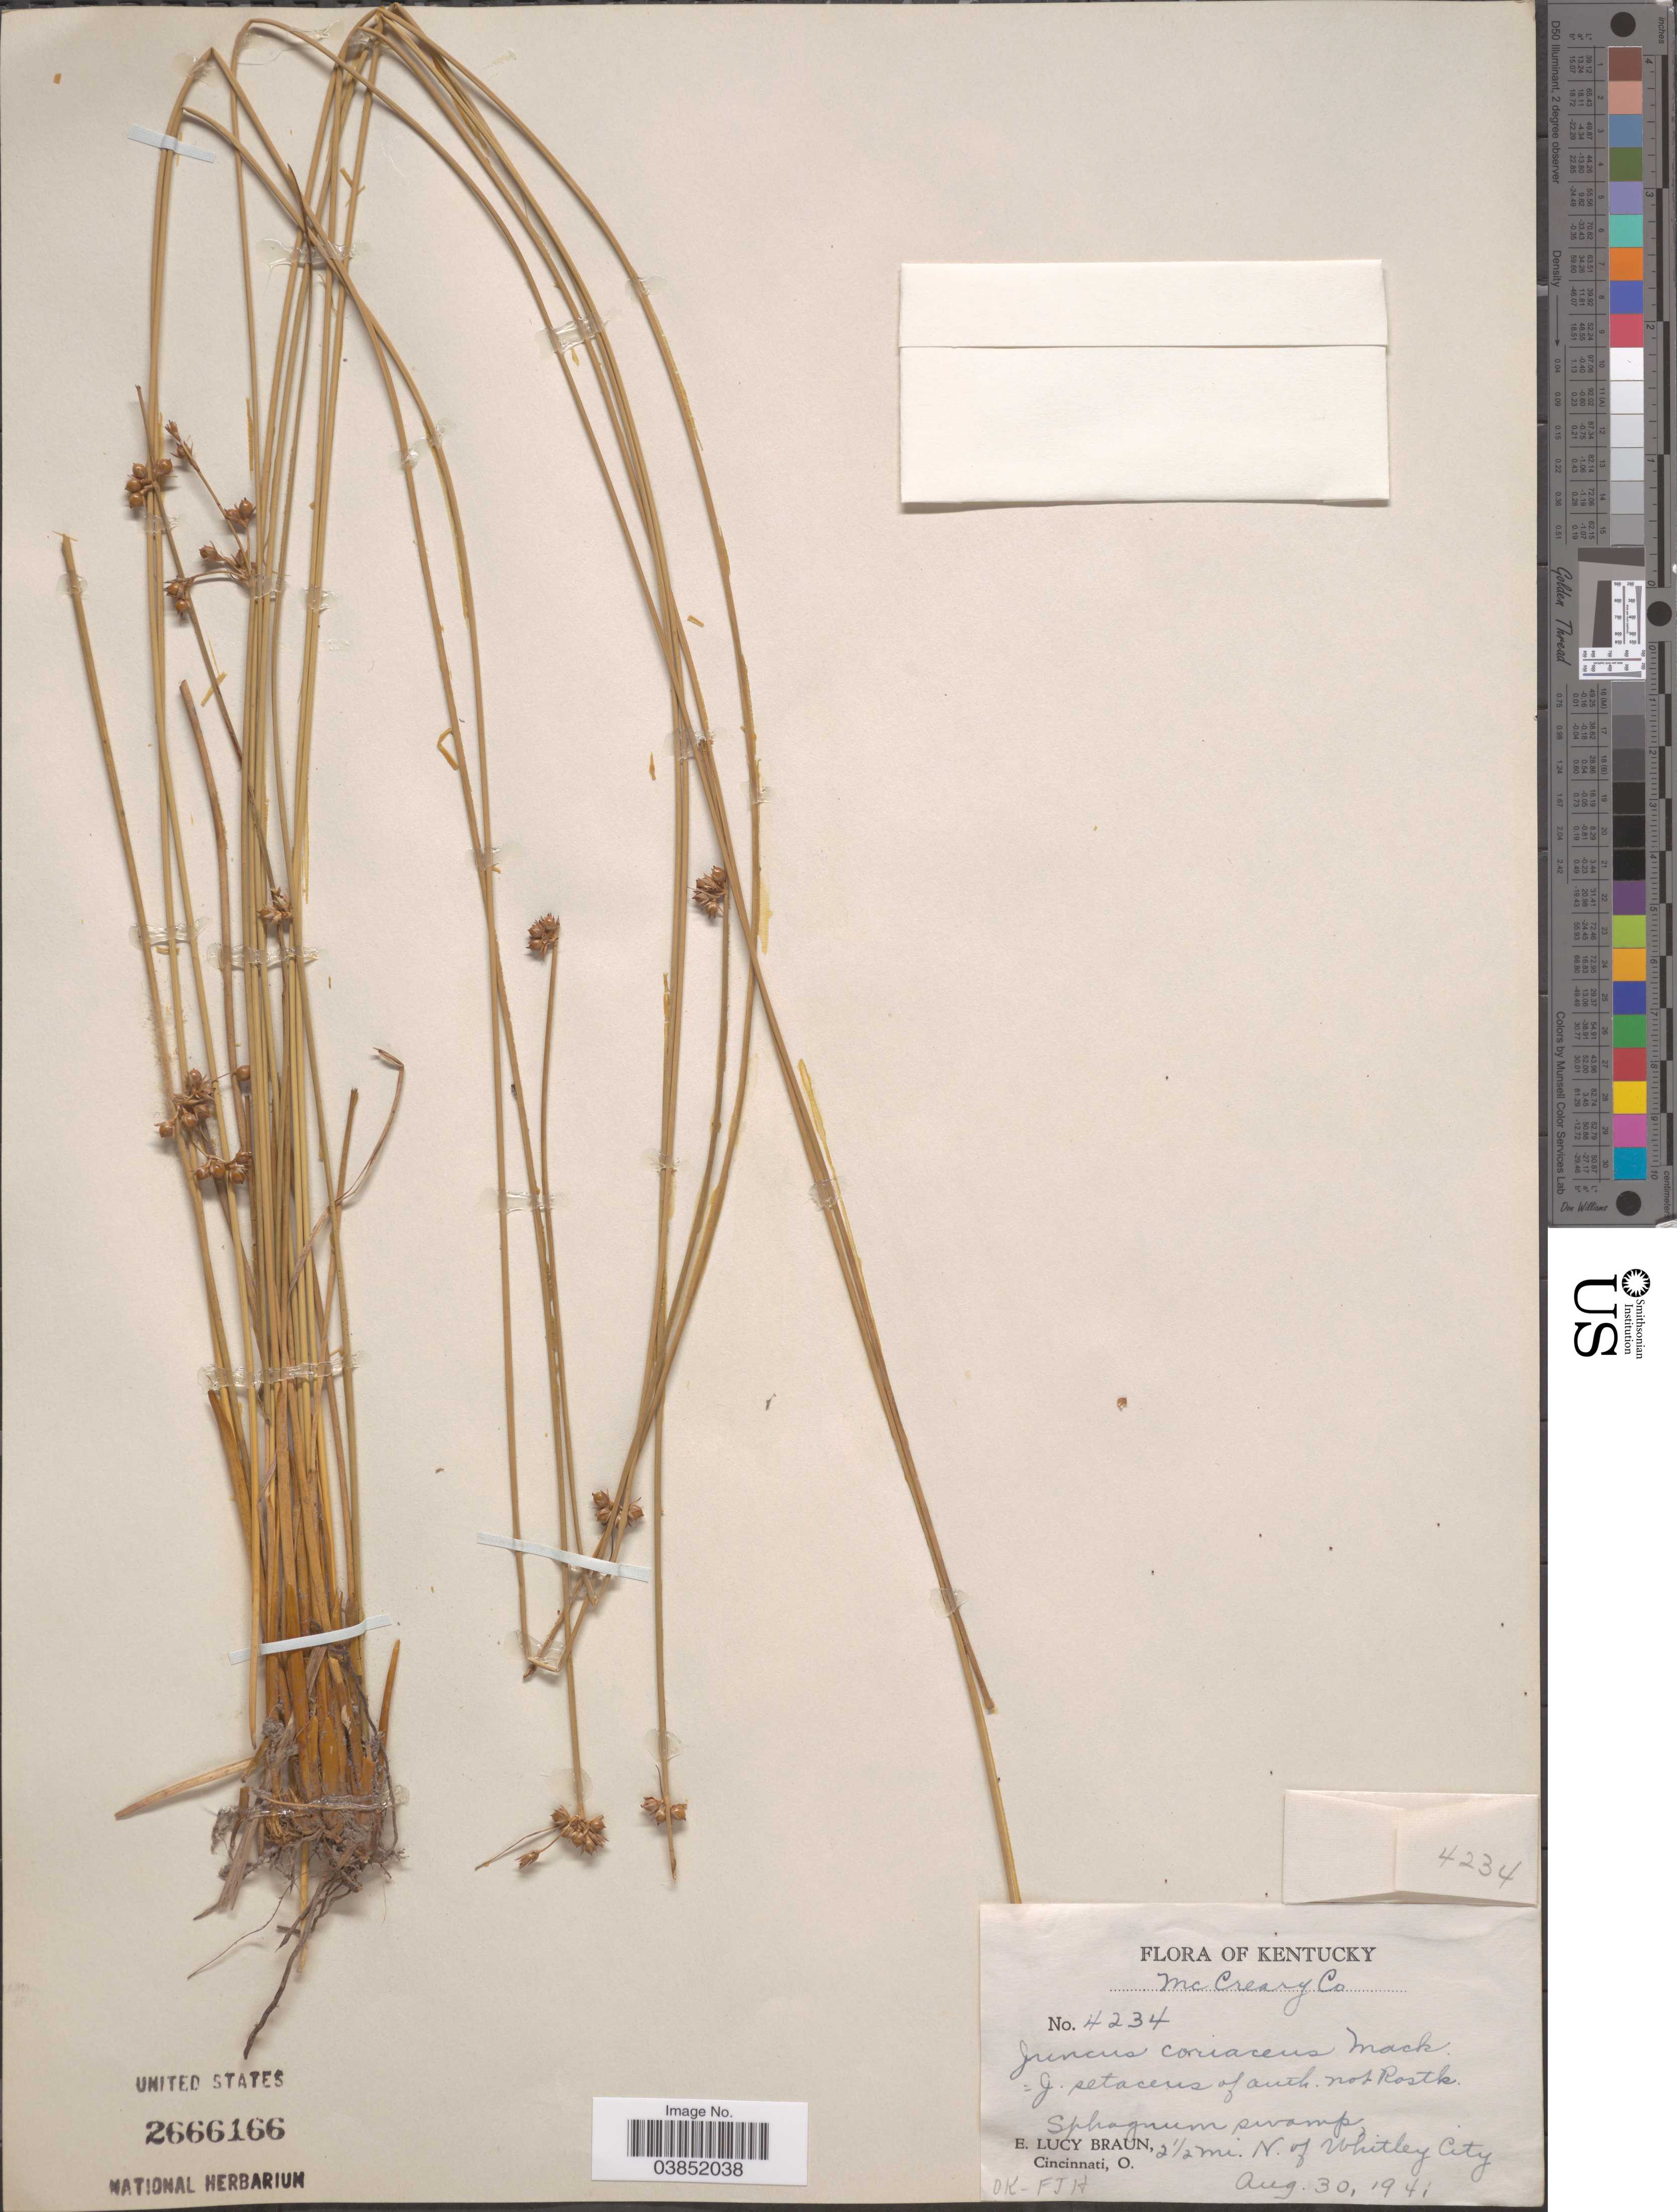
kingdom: Plantae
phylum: Tracheophyta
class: Liliopsida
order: Poales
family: Juncaceae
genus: Juncus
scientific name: Juncus coriaceus Mack.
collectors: E. L. Braun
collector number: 4234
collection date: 1941-08-30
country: United States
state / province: Kentucky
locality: McCreary Co. 2½ mi. N of Whitley City.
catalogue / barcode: US 2666166